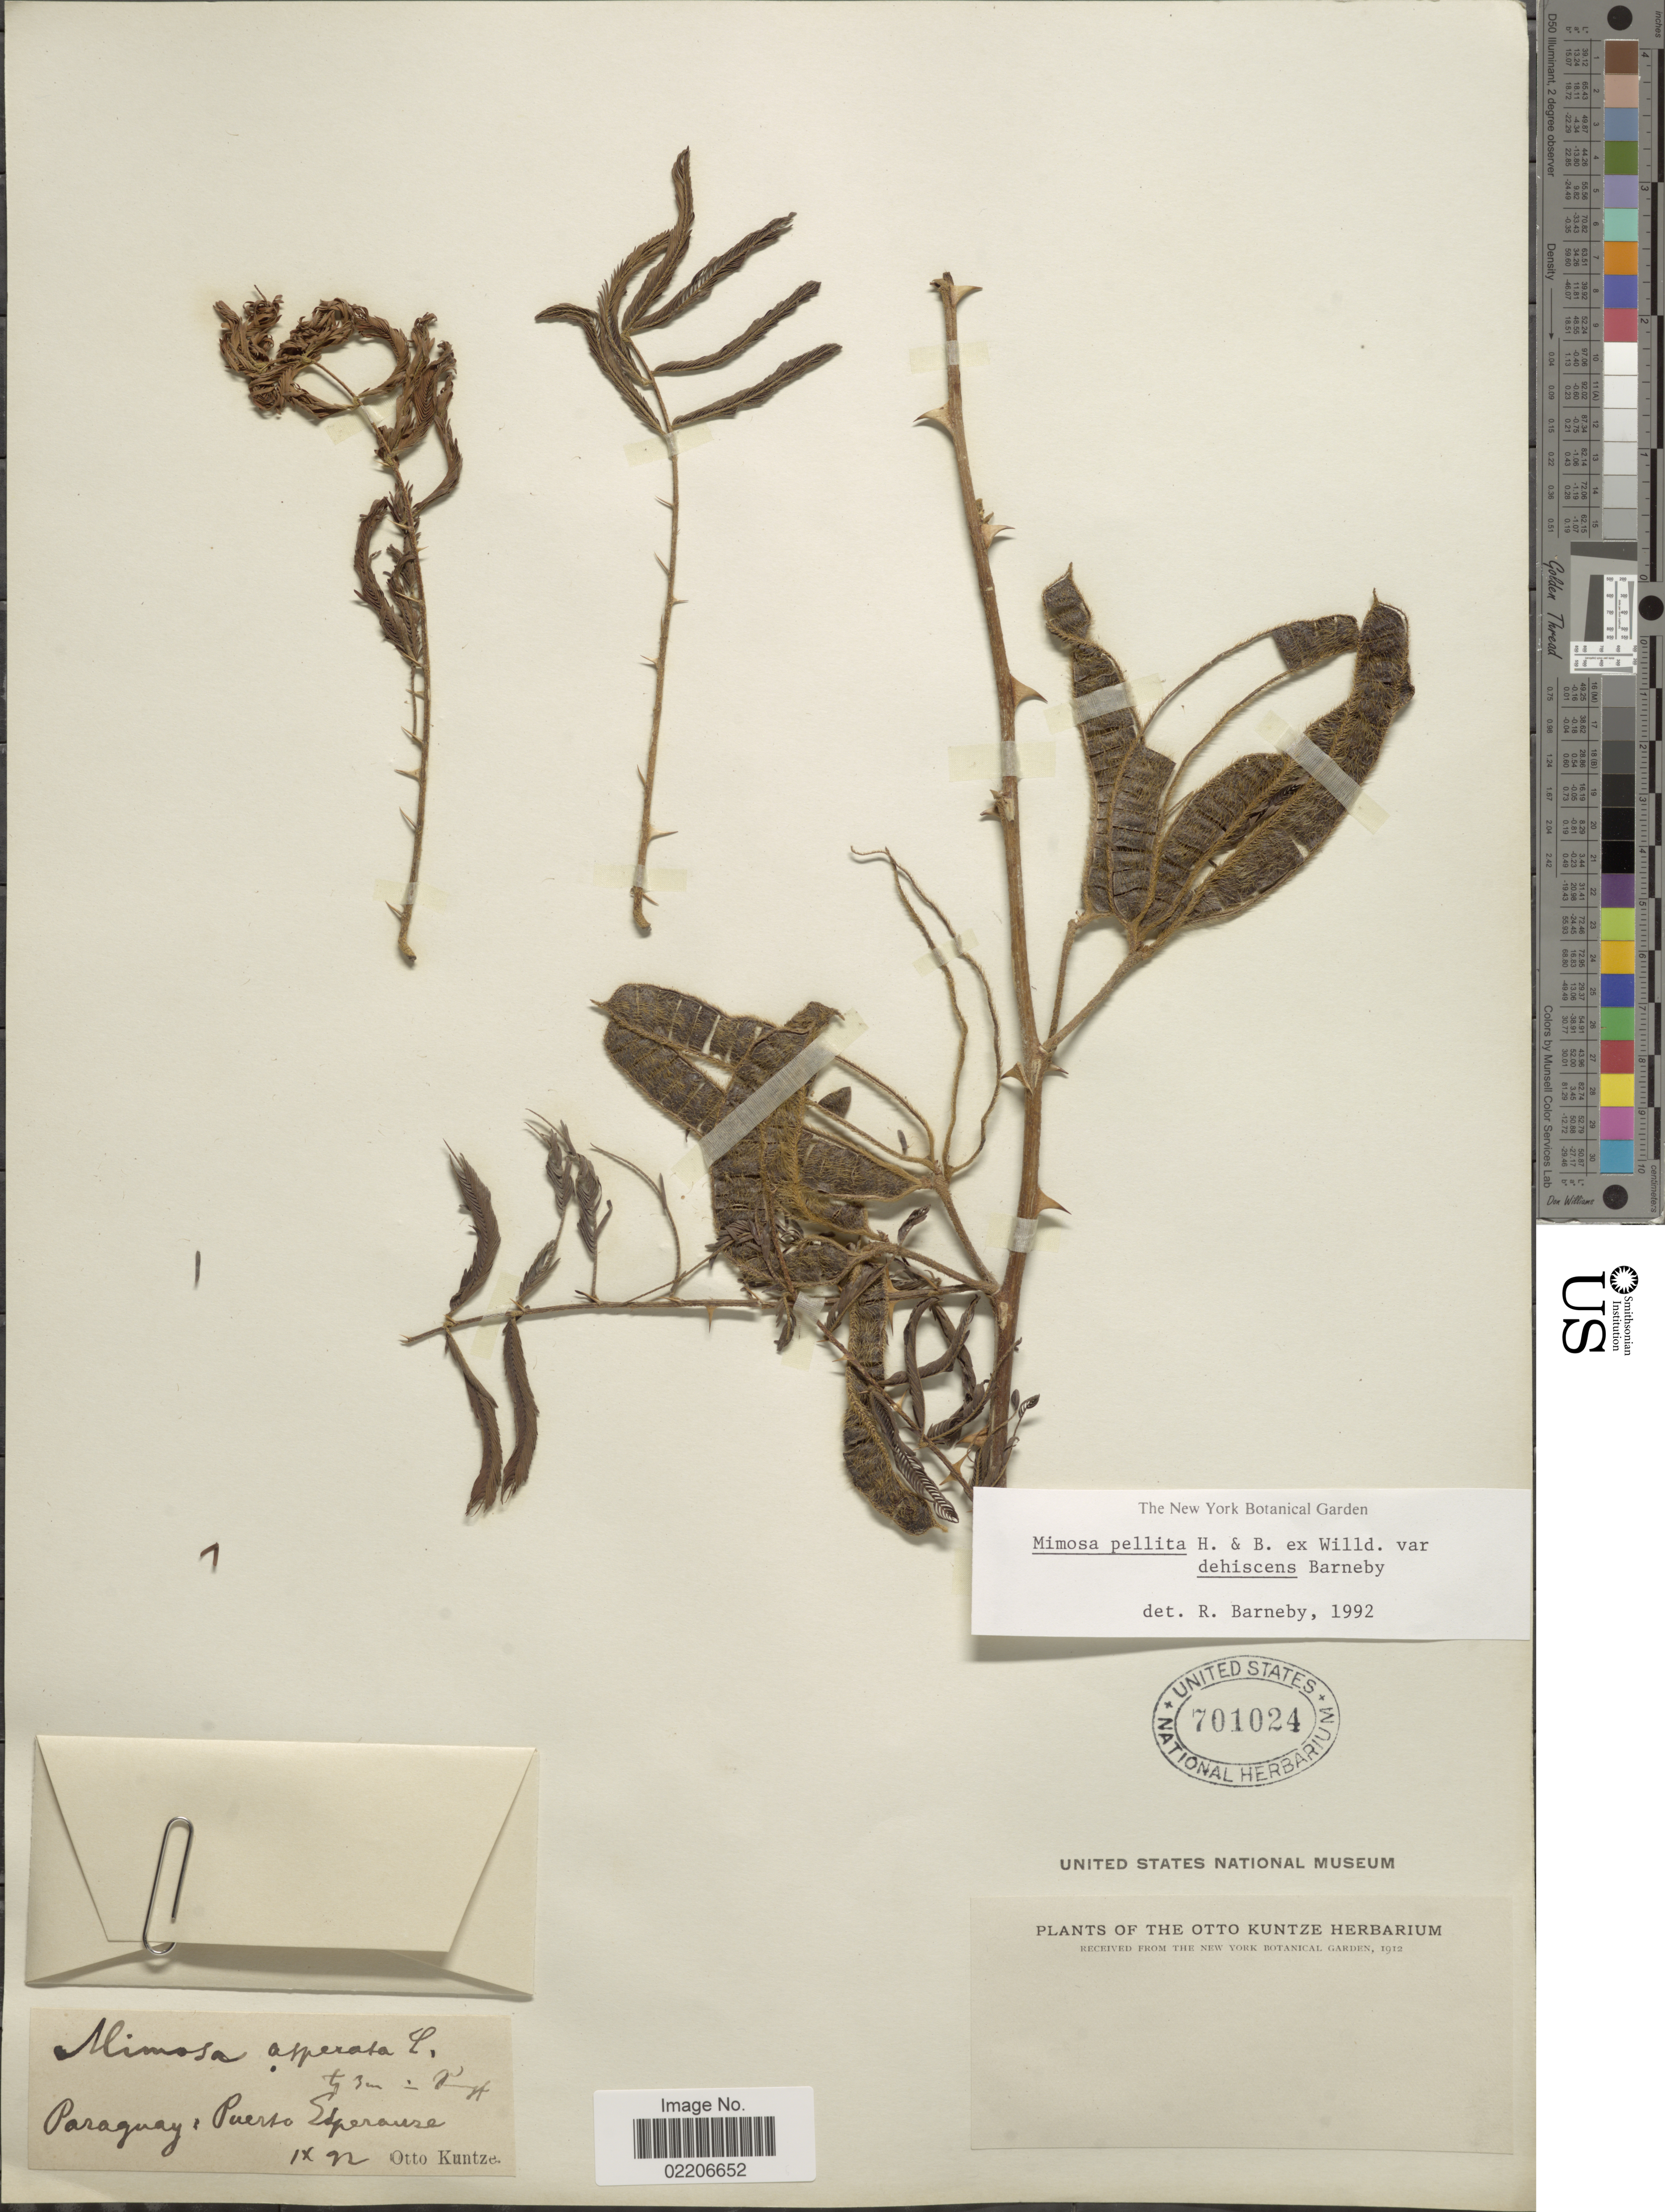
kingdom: Plantae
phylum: Tracheophyta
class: Magnoliopsida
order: Fabales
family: Fabaceae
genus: Mimosa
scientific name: Mimosa pellita var. dehiscens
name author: Barneby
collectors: C.E.O. Kuntze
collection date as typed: Transcribed d/m/y: /9/92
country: Paraguay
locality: Paraguay: Puerto Esperanza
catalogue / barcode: US 701024